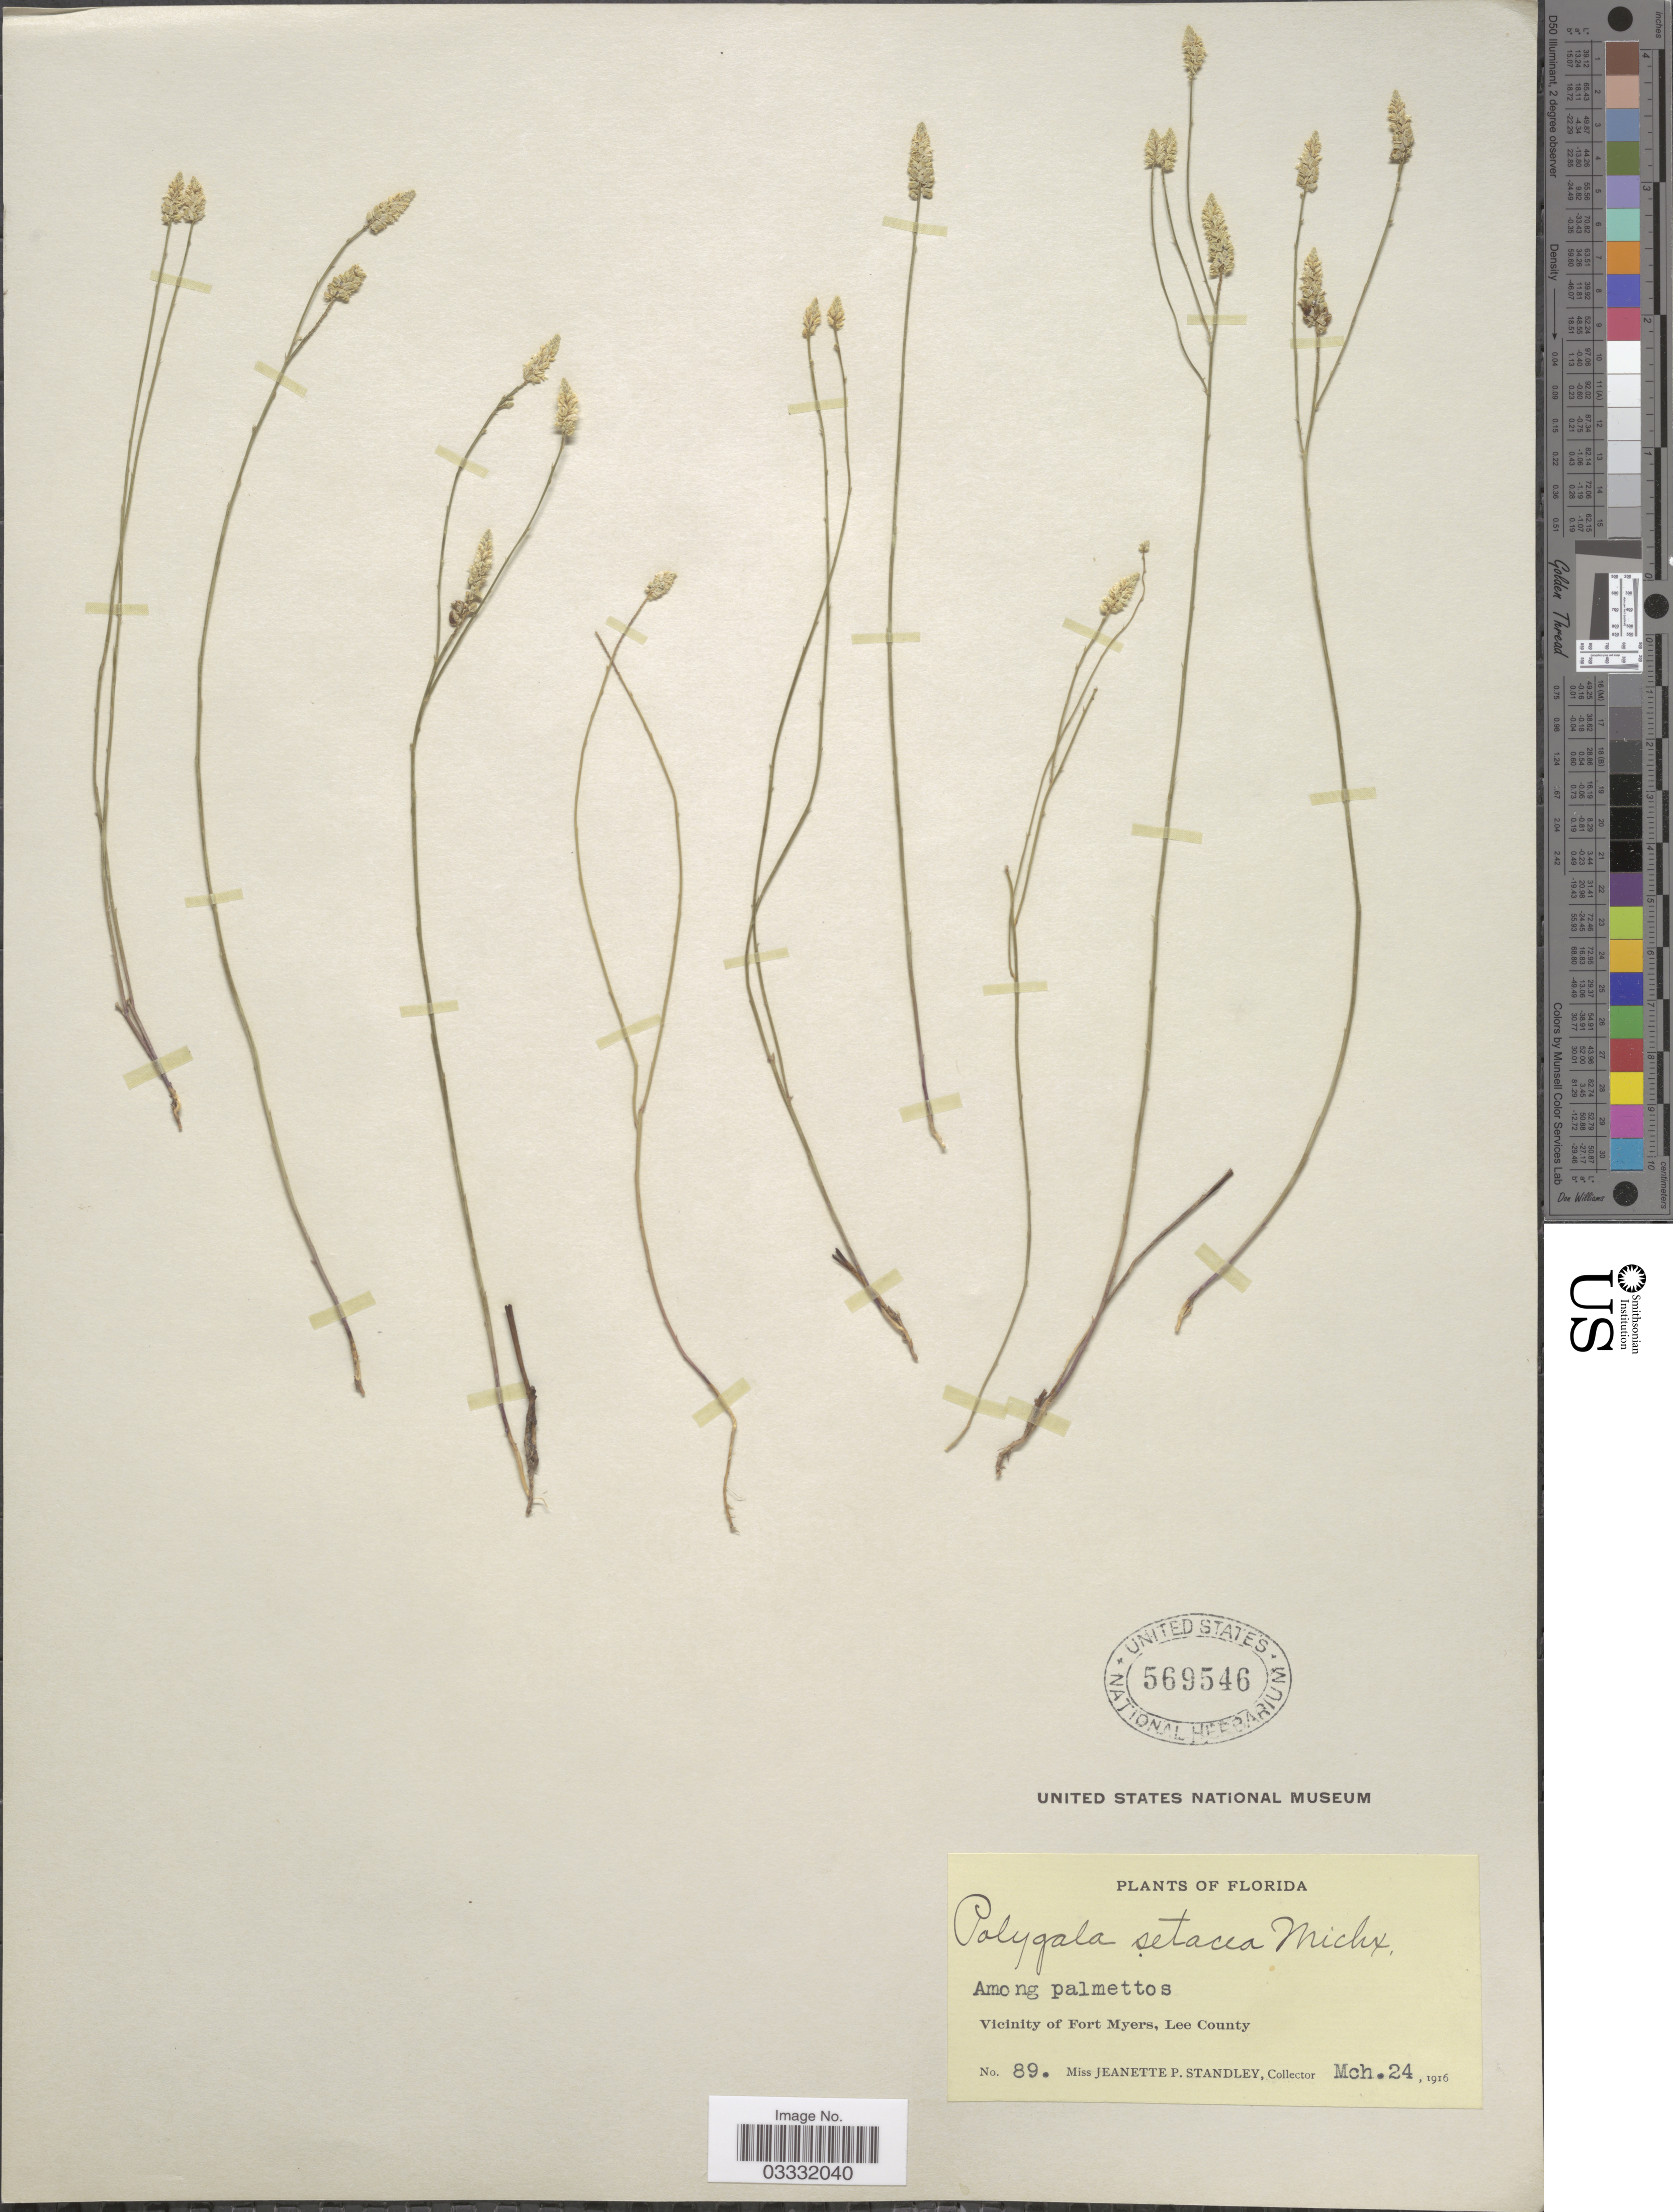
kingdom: Plantae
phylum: Tracheophyta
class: Magnoliopsida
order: Fabales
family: Polygalaceae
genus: Polygala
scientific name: Polygala setacea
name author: Michx.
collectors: J. P. Standley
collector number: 89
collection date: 1916-03-24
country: United States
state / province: Florida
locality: Among palmettos. Vicinity of Fort Myers, Lee County.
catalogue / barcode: US 569546